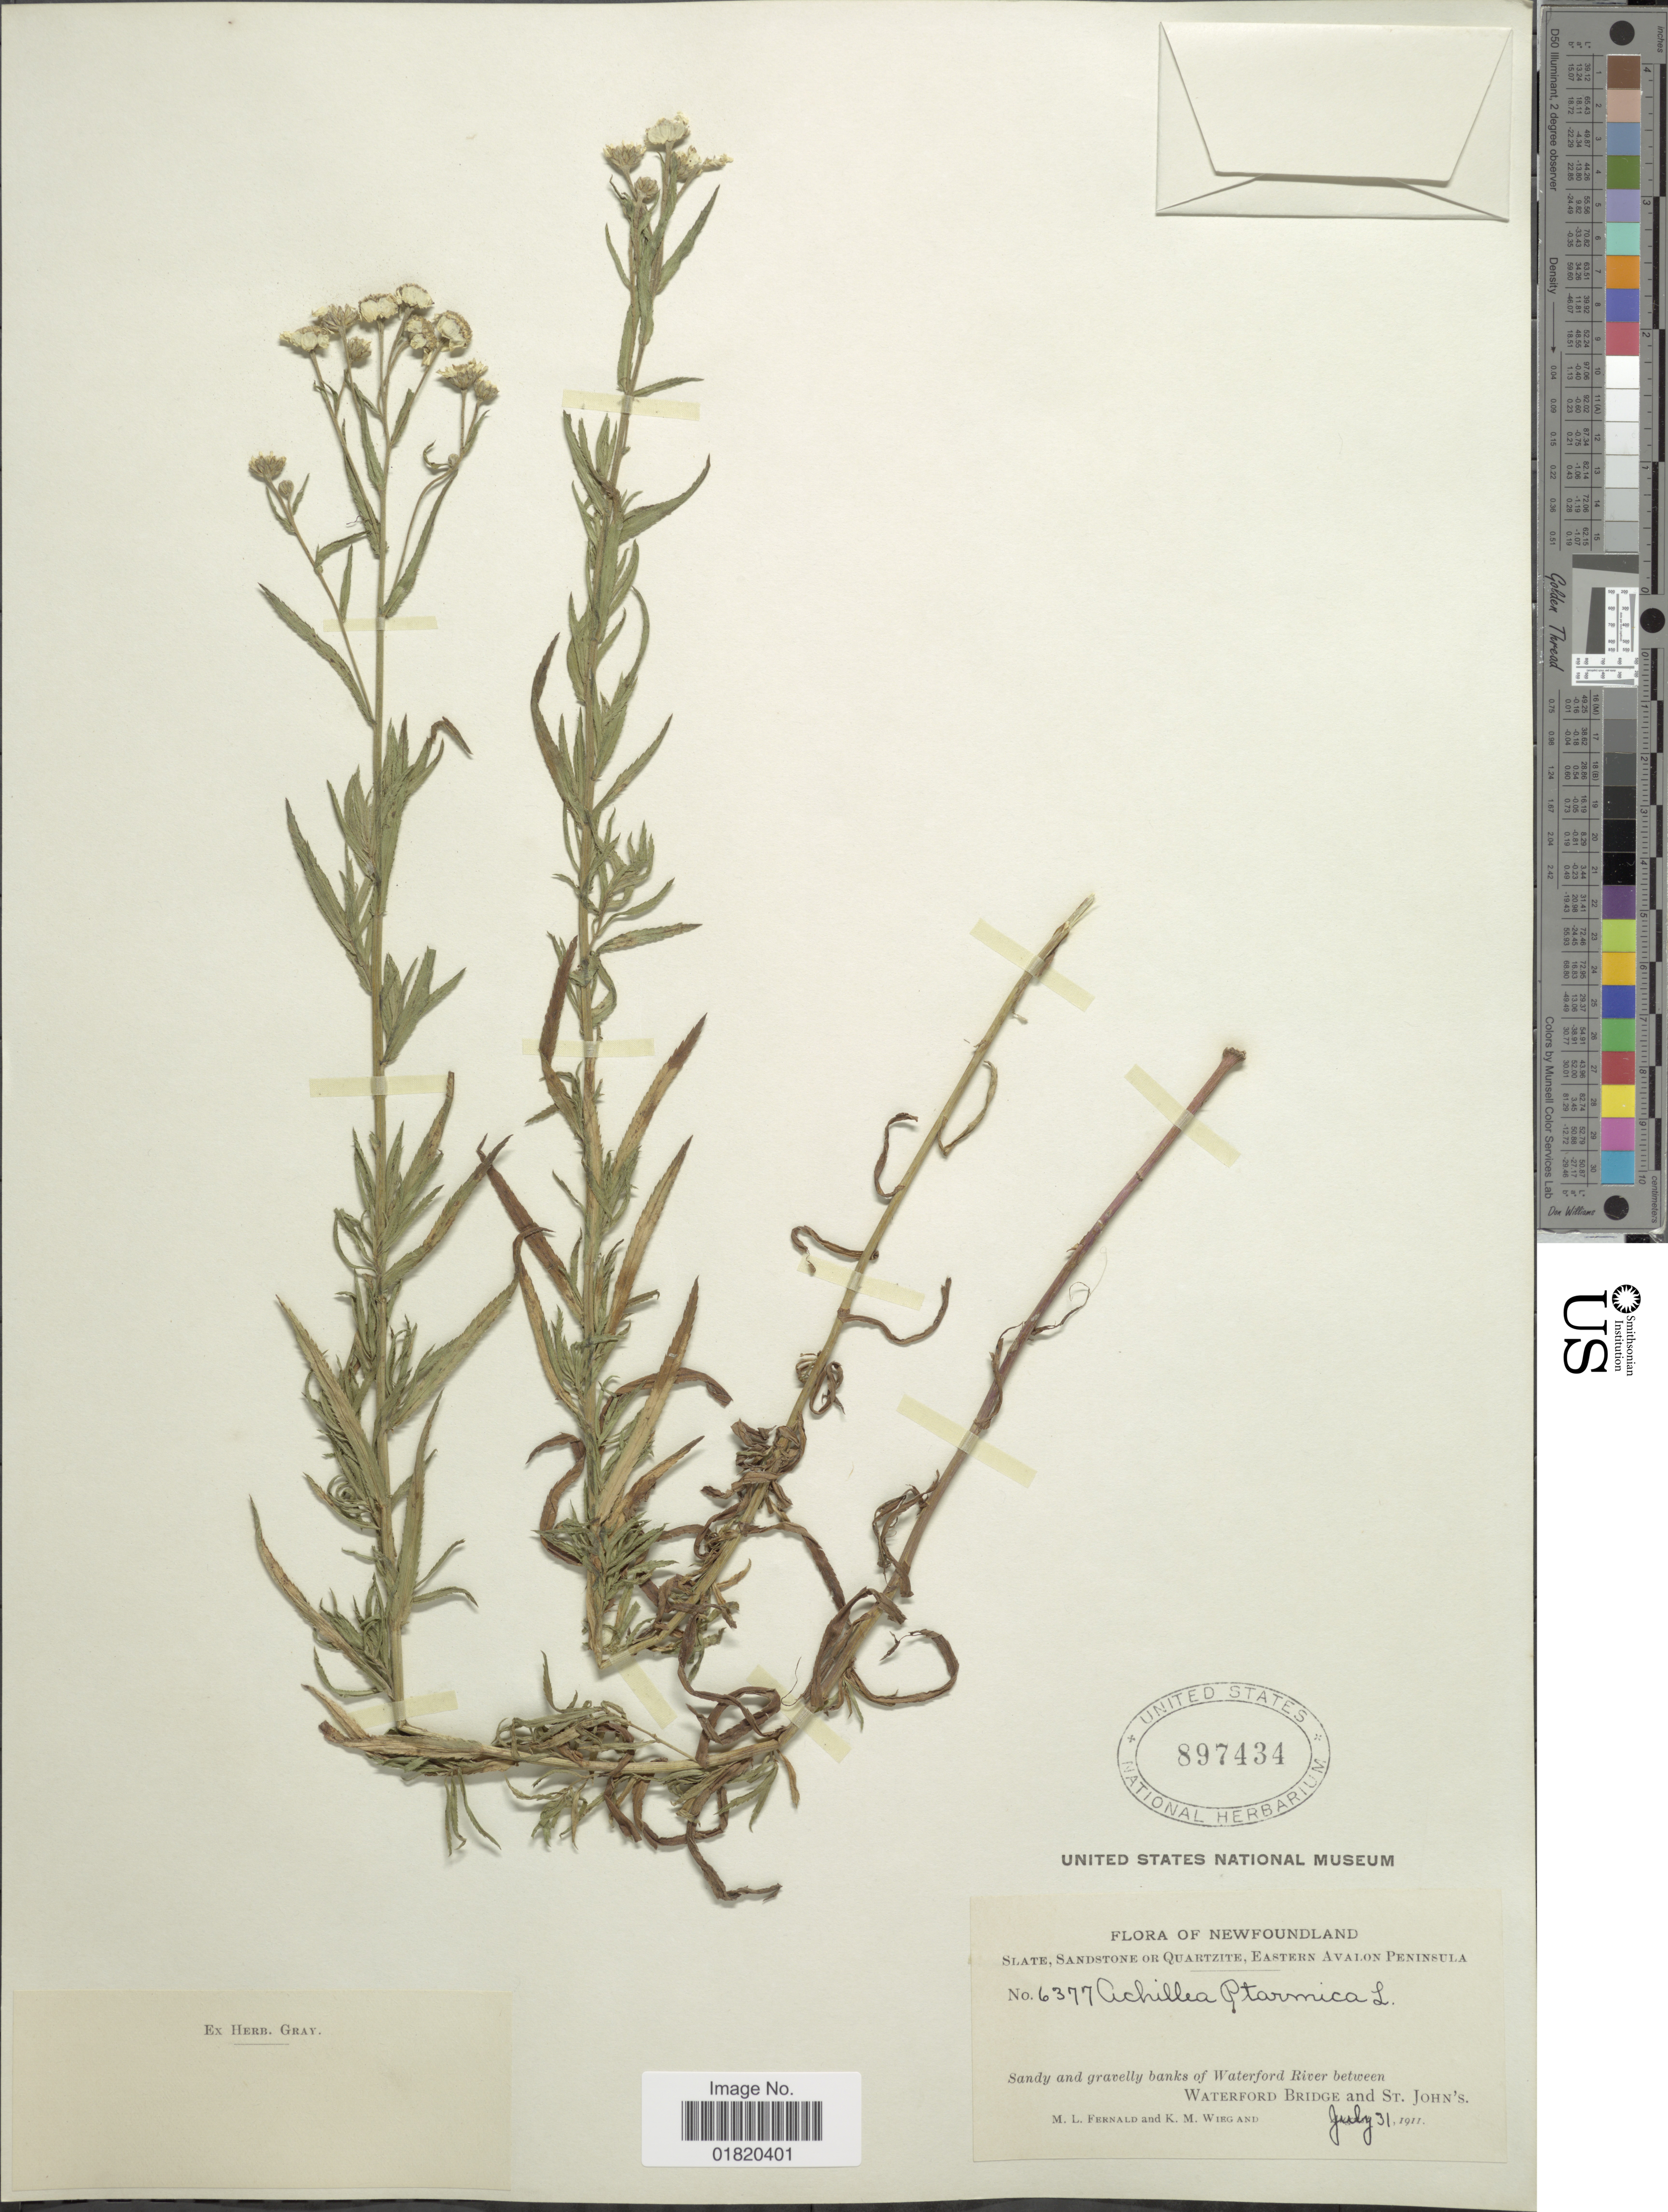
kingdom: Plantae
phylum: Tracheophyta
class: Magnoliopsida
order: Asterales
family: Asteraceae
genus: Achillea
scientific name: Achillea ptarmica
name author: L.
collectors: M. L. Fernald & K. M. Wiegand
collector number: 6377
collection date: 1911-07-31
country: Canada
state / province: Newfoundland and Labrador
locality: Slate, Sandstone or Quartzite, Eastern Avalon Peninsula. banks of Waterford River between Waterford Bridge and St. John's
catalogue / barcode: US 897434